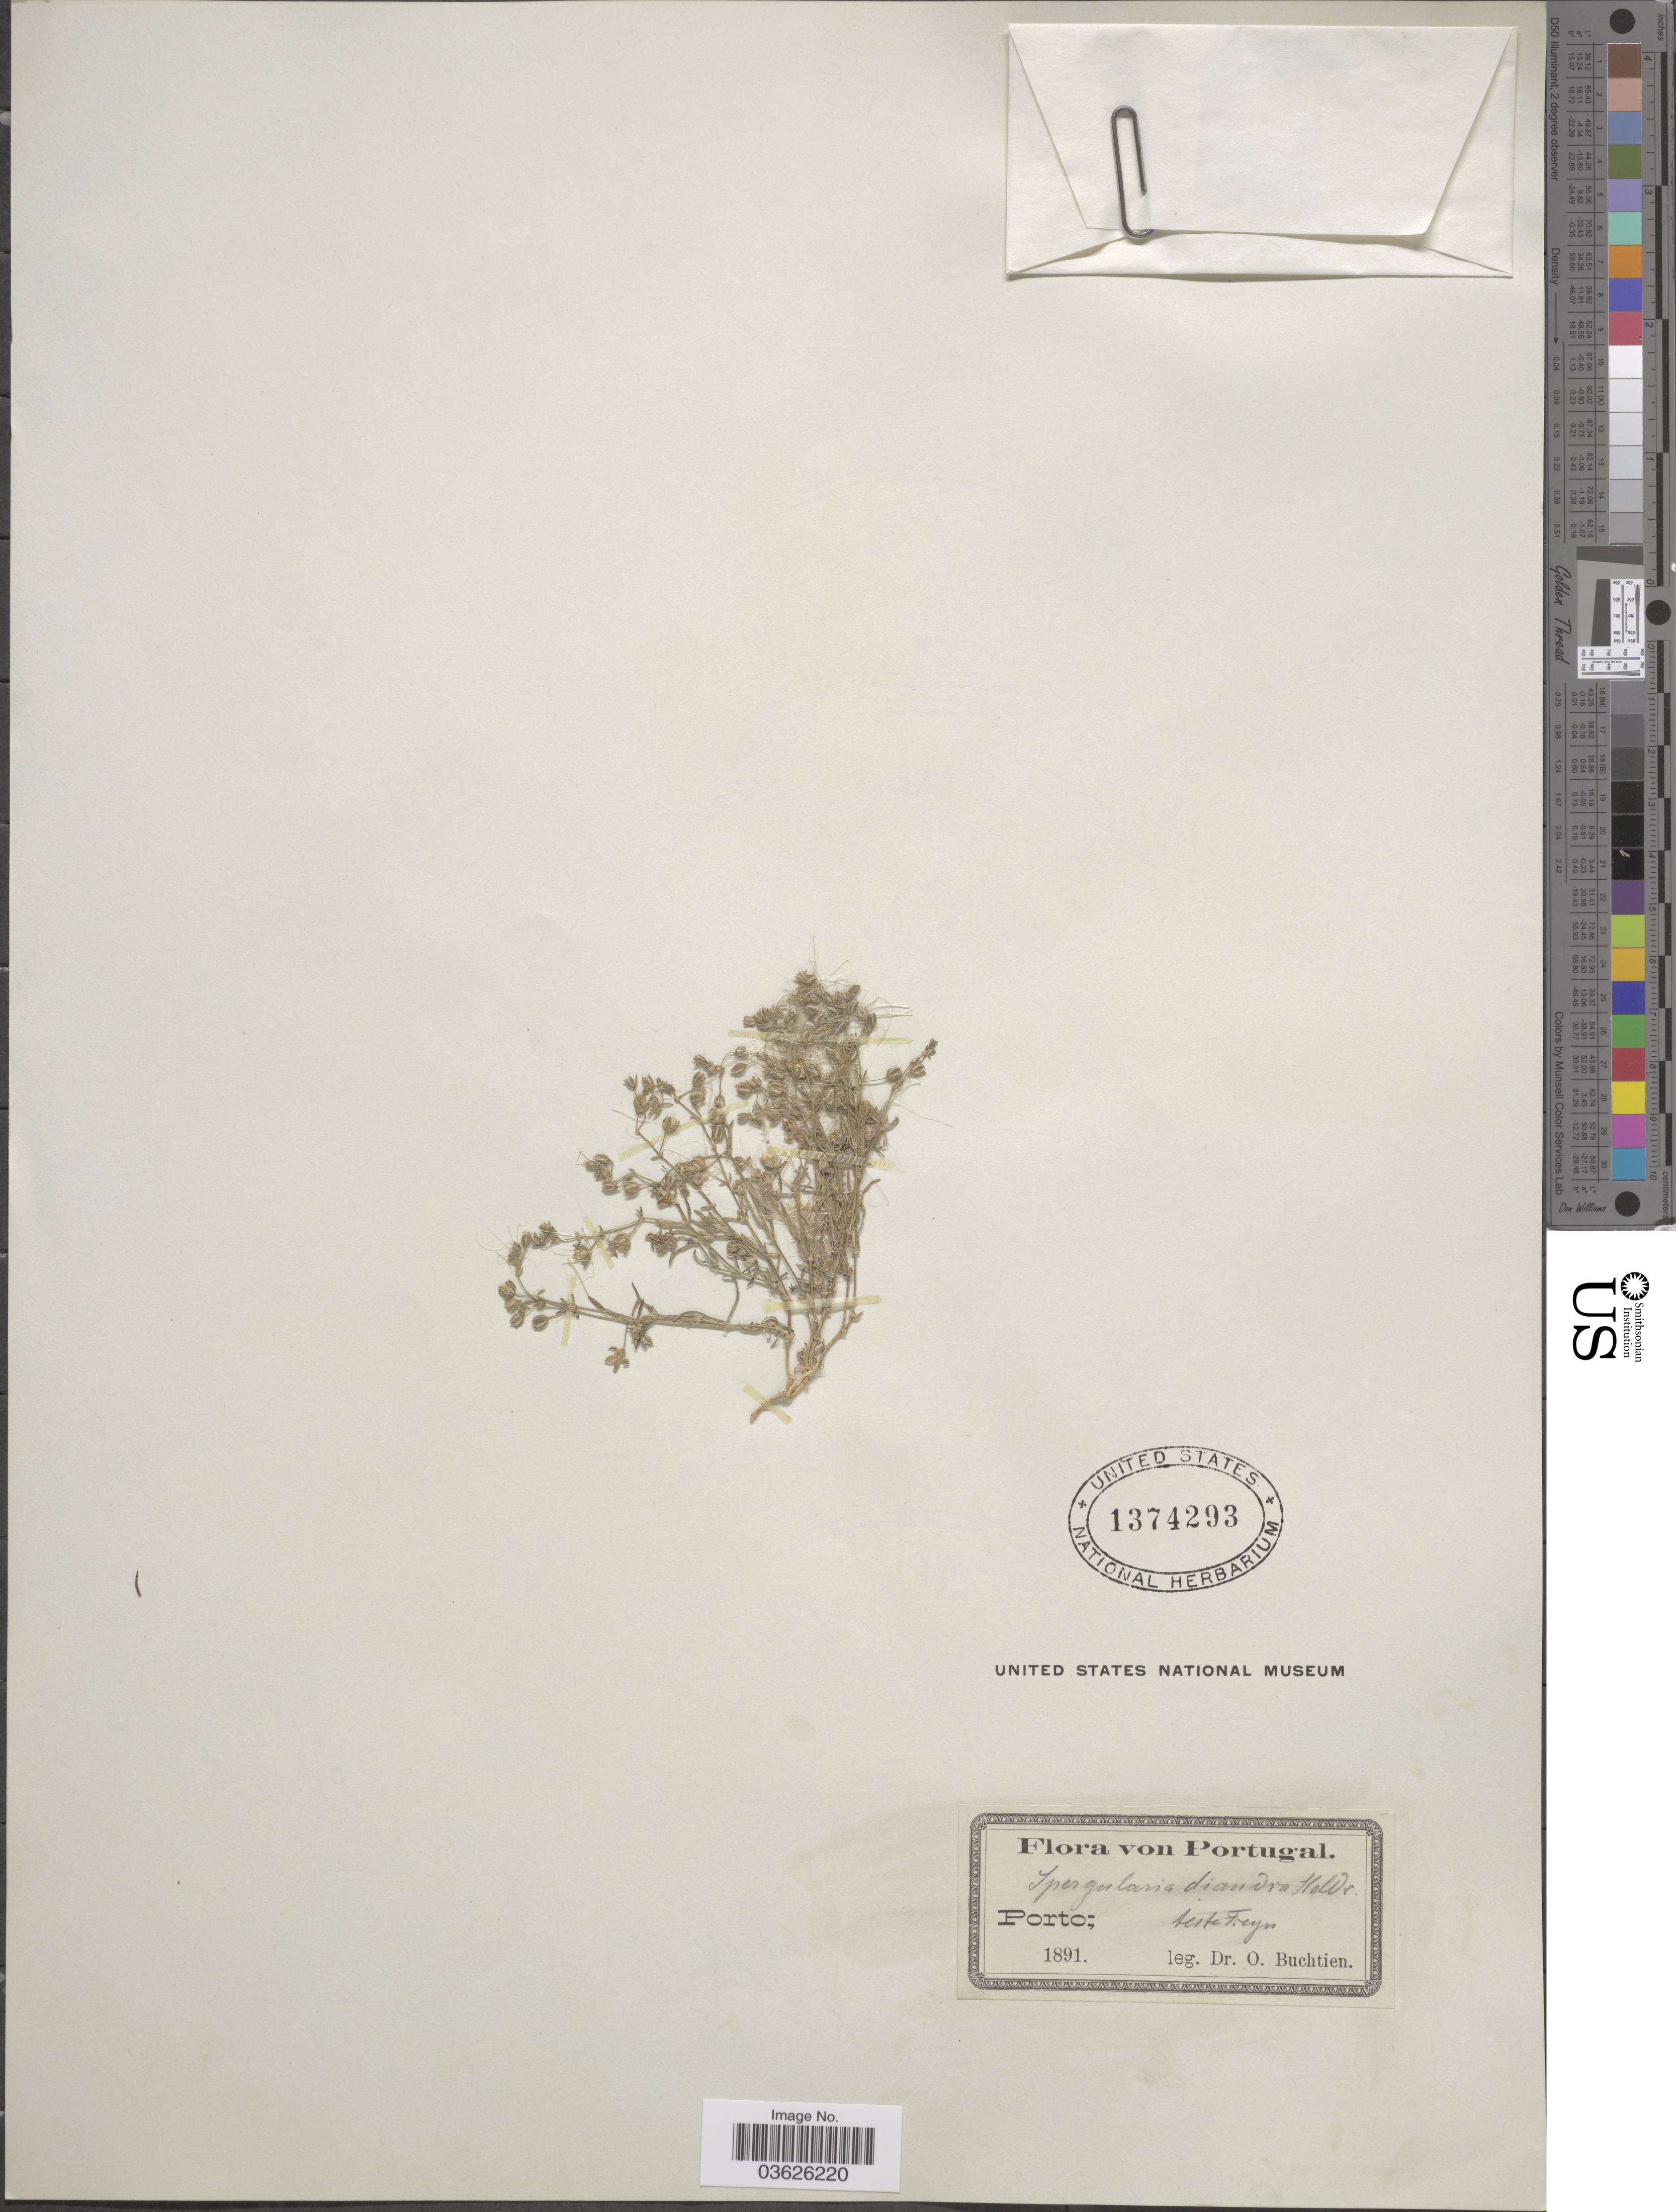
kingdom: Plantae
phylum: Tracheophyta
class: Magnoliopsida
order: Caryophyllales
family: Caryophyllaceae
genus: Spergularia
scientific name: Spergularia diandra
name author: (Gussone) Heldr.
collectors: O. Buchtien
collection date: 1891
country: Portugal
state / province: Porto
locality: Teste Freyn.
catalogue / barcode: US 1374293